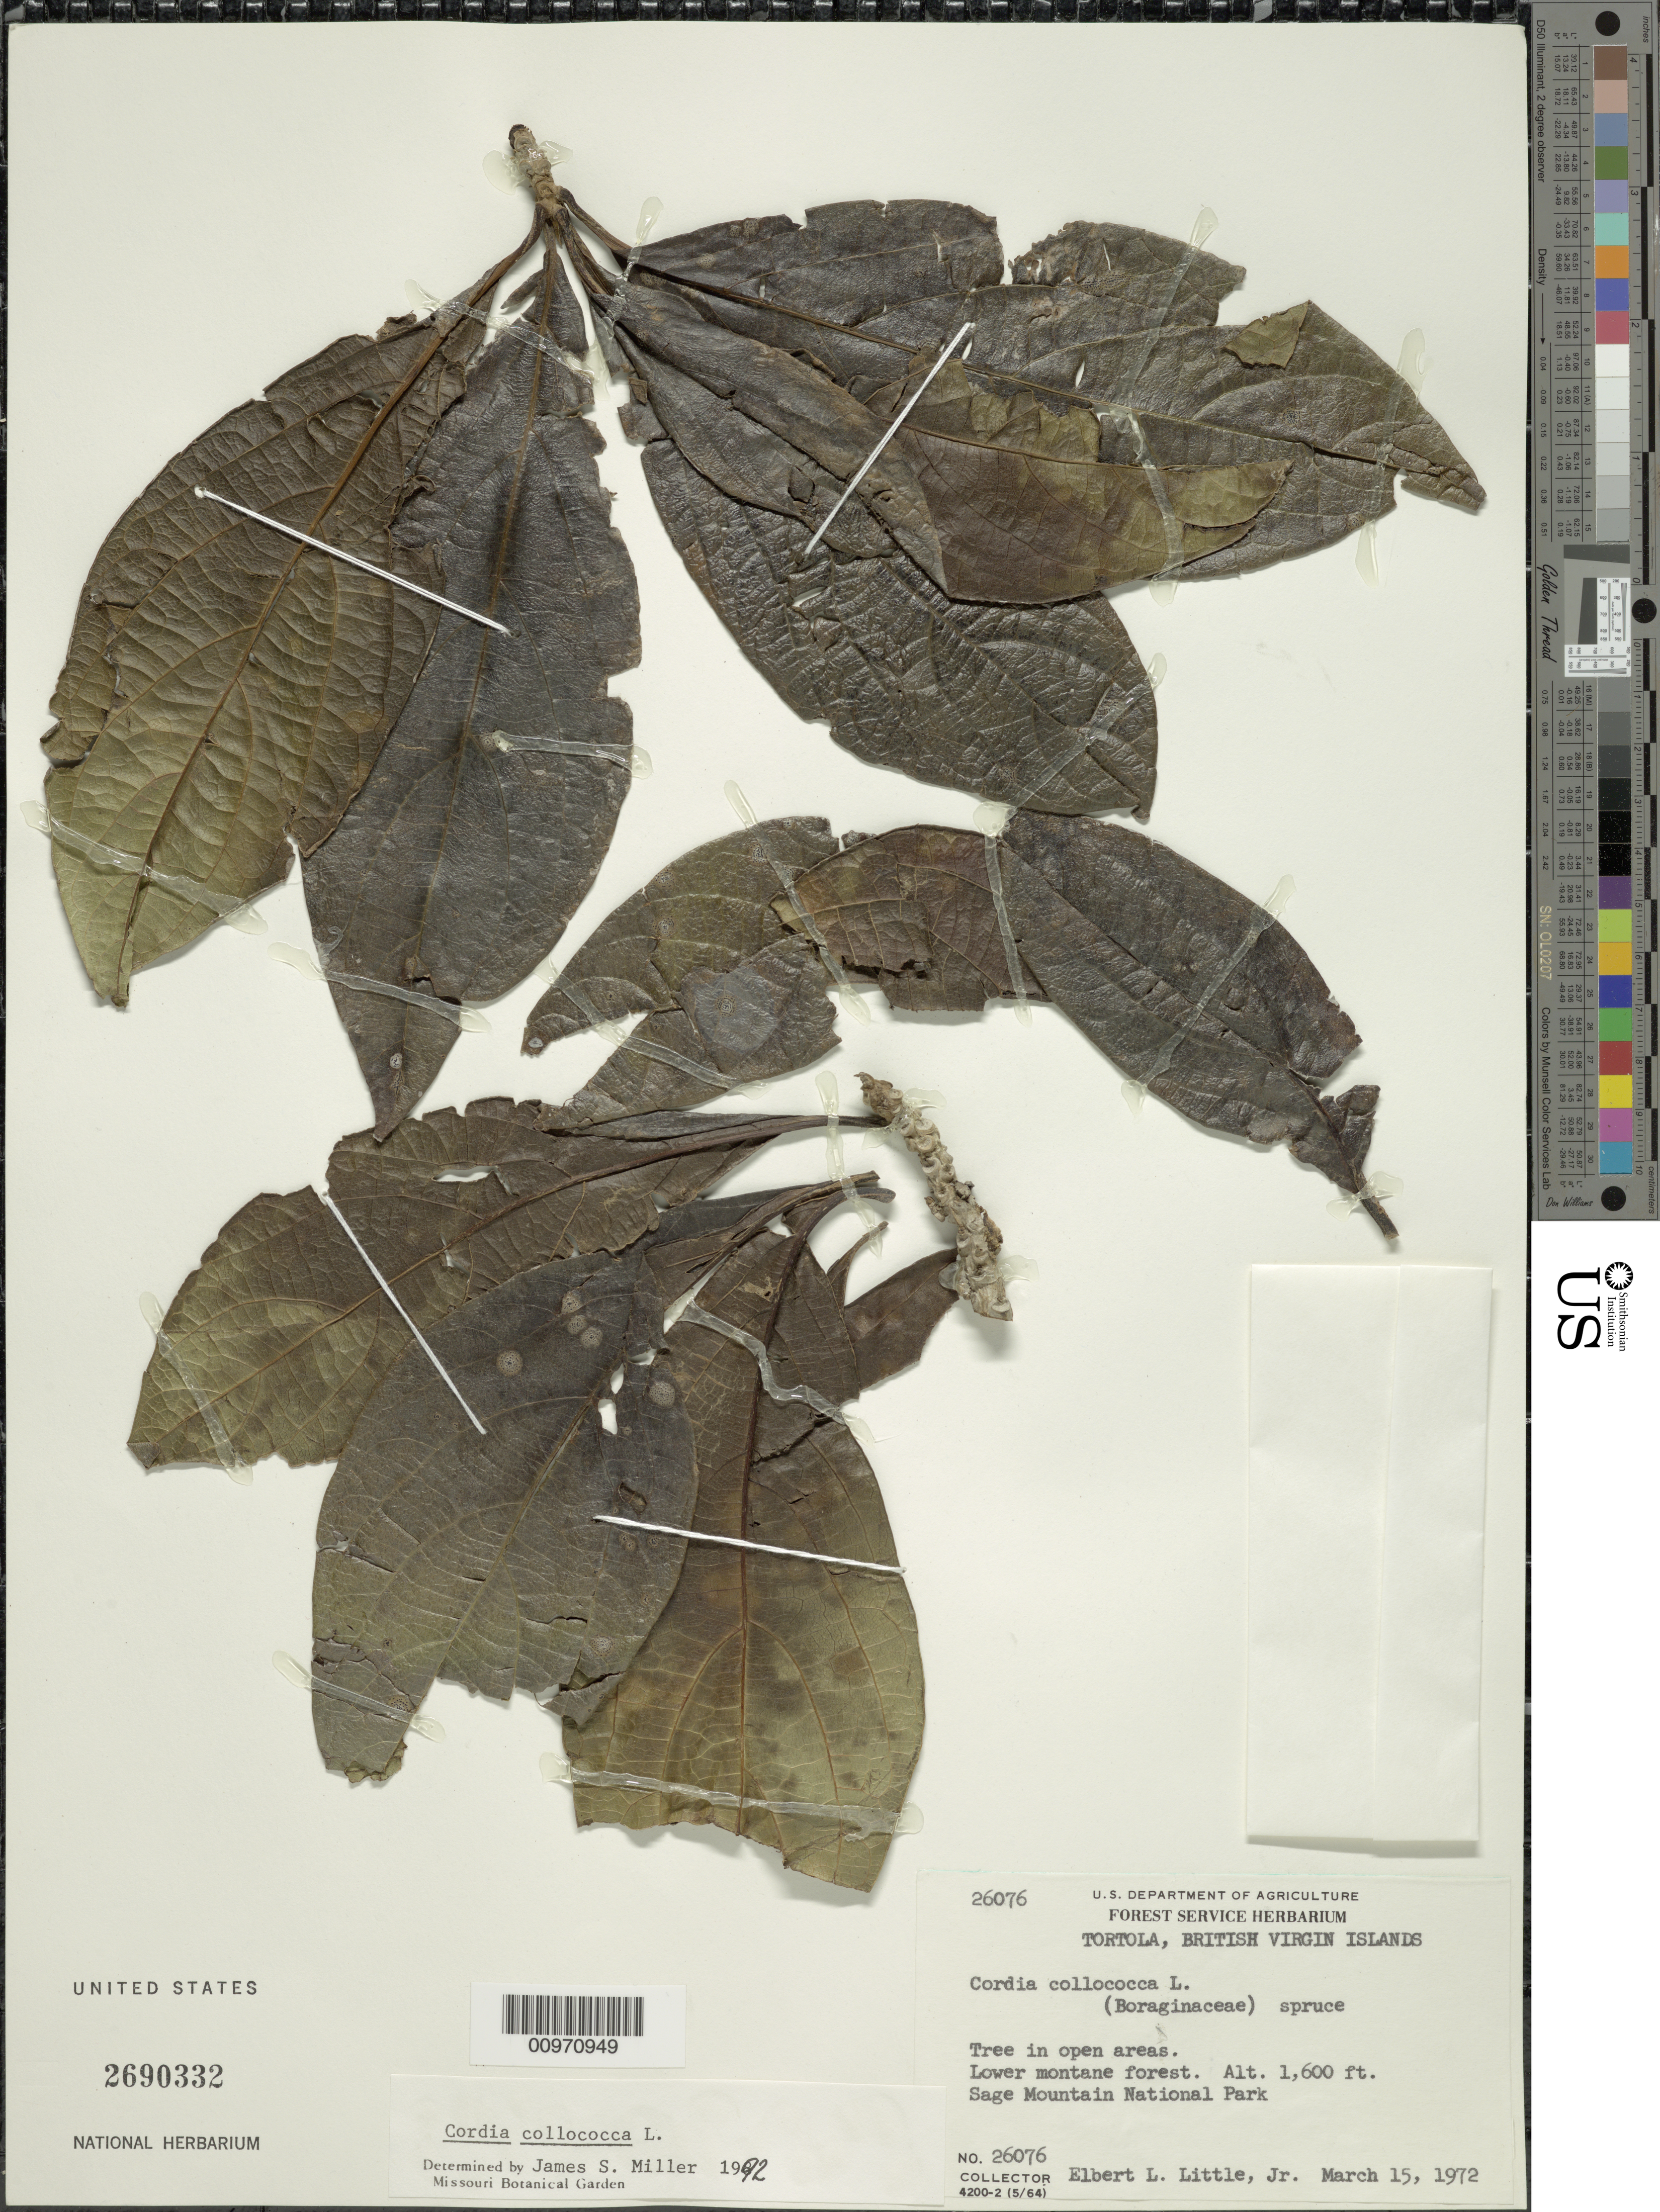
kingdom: Plantae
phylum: Tracheophyta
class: Magnoliopsida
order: Boraginales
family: Cordiaceae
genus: Cordia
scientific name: Cordia collococca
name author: L.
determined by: Miller, James S., (MO), Missouri Botanical Garden (UNITED STATES)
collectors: E. L. Little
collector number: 26076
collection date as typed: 15 Mar 1972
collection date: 1972-03-15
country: British Virgin Islands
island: Tortola I.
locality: Sage Mountain National Park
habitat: In open areas, lower montane forest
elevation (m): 488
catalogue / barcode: US 2690332